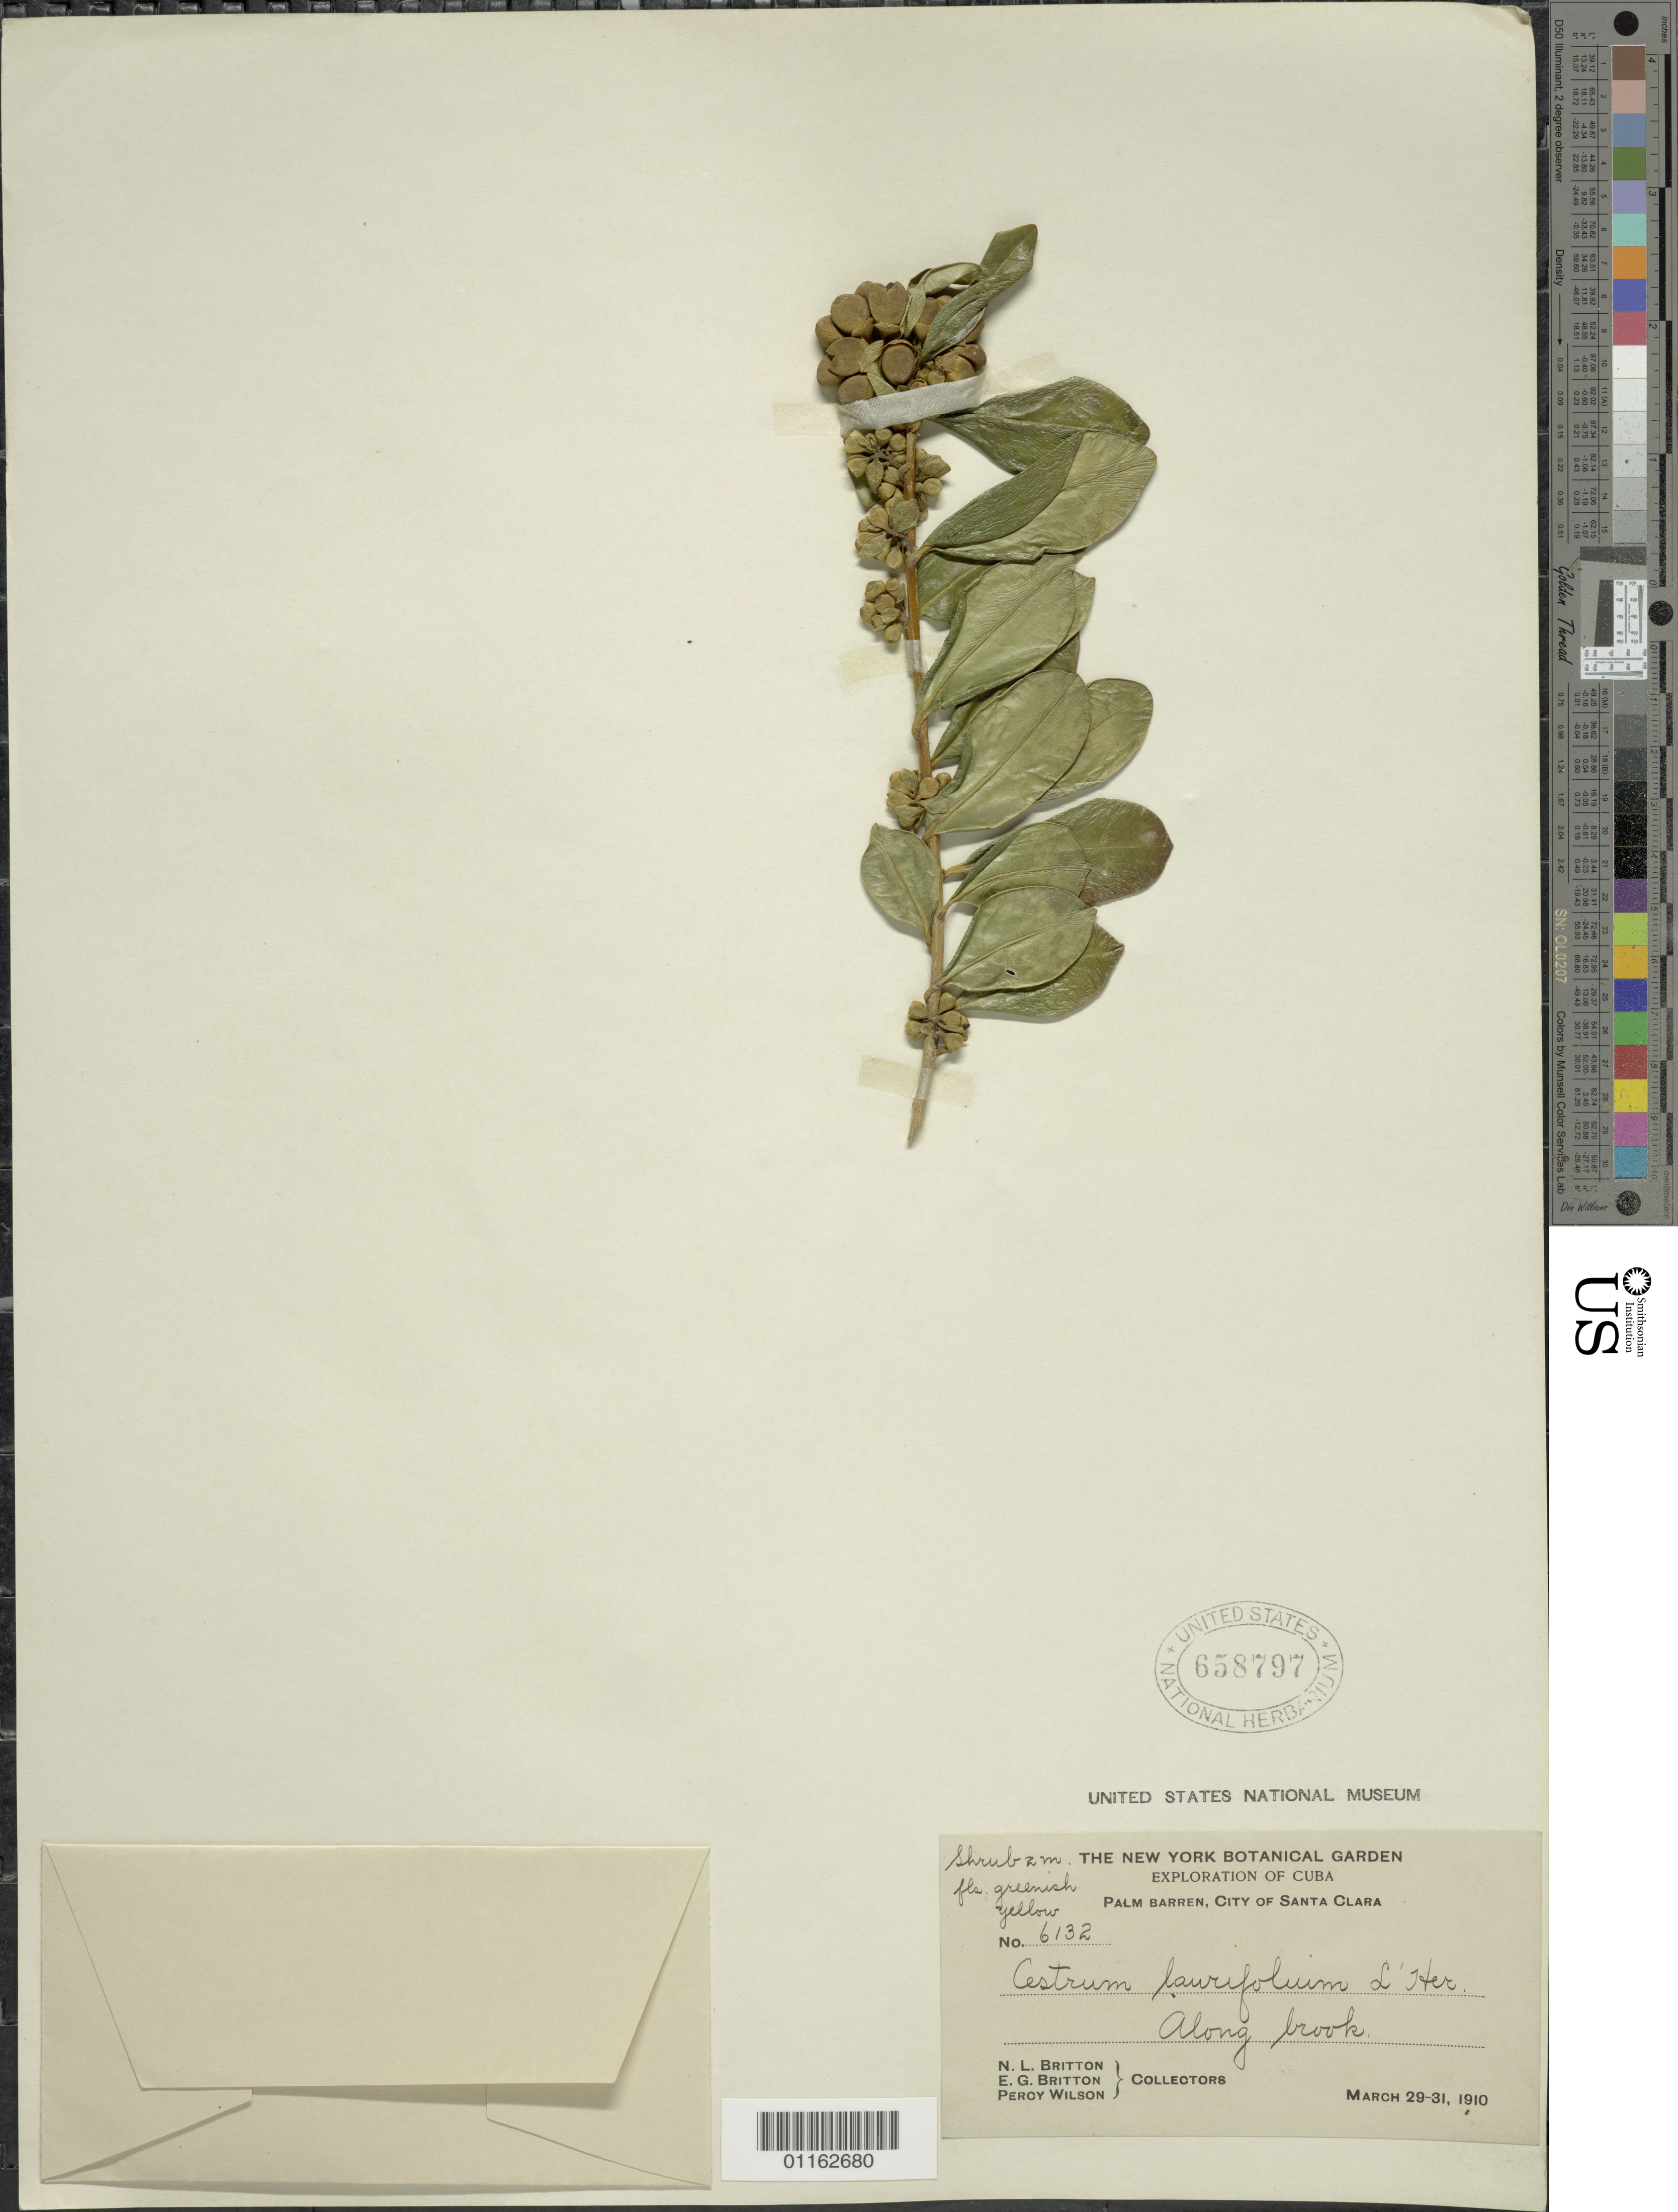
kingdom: Plantae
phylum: Tracheophyta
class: Magnoliopsida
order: Solanales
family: Solanaceae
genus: Cestrum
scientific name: Cestrum laurifolium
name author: L'Hér.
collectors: N. Britton, E. G. Britton & P. Wilson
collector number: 6132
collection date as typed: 29 Mar 1910 to 31 Mar 1910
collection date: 1910-03-29/1910-03-31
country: Cuba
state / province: Villa Clara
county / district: Santa Clara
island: Cuba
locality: Palm Barren, along brook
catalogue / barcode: US 658797